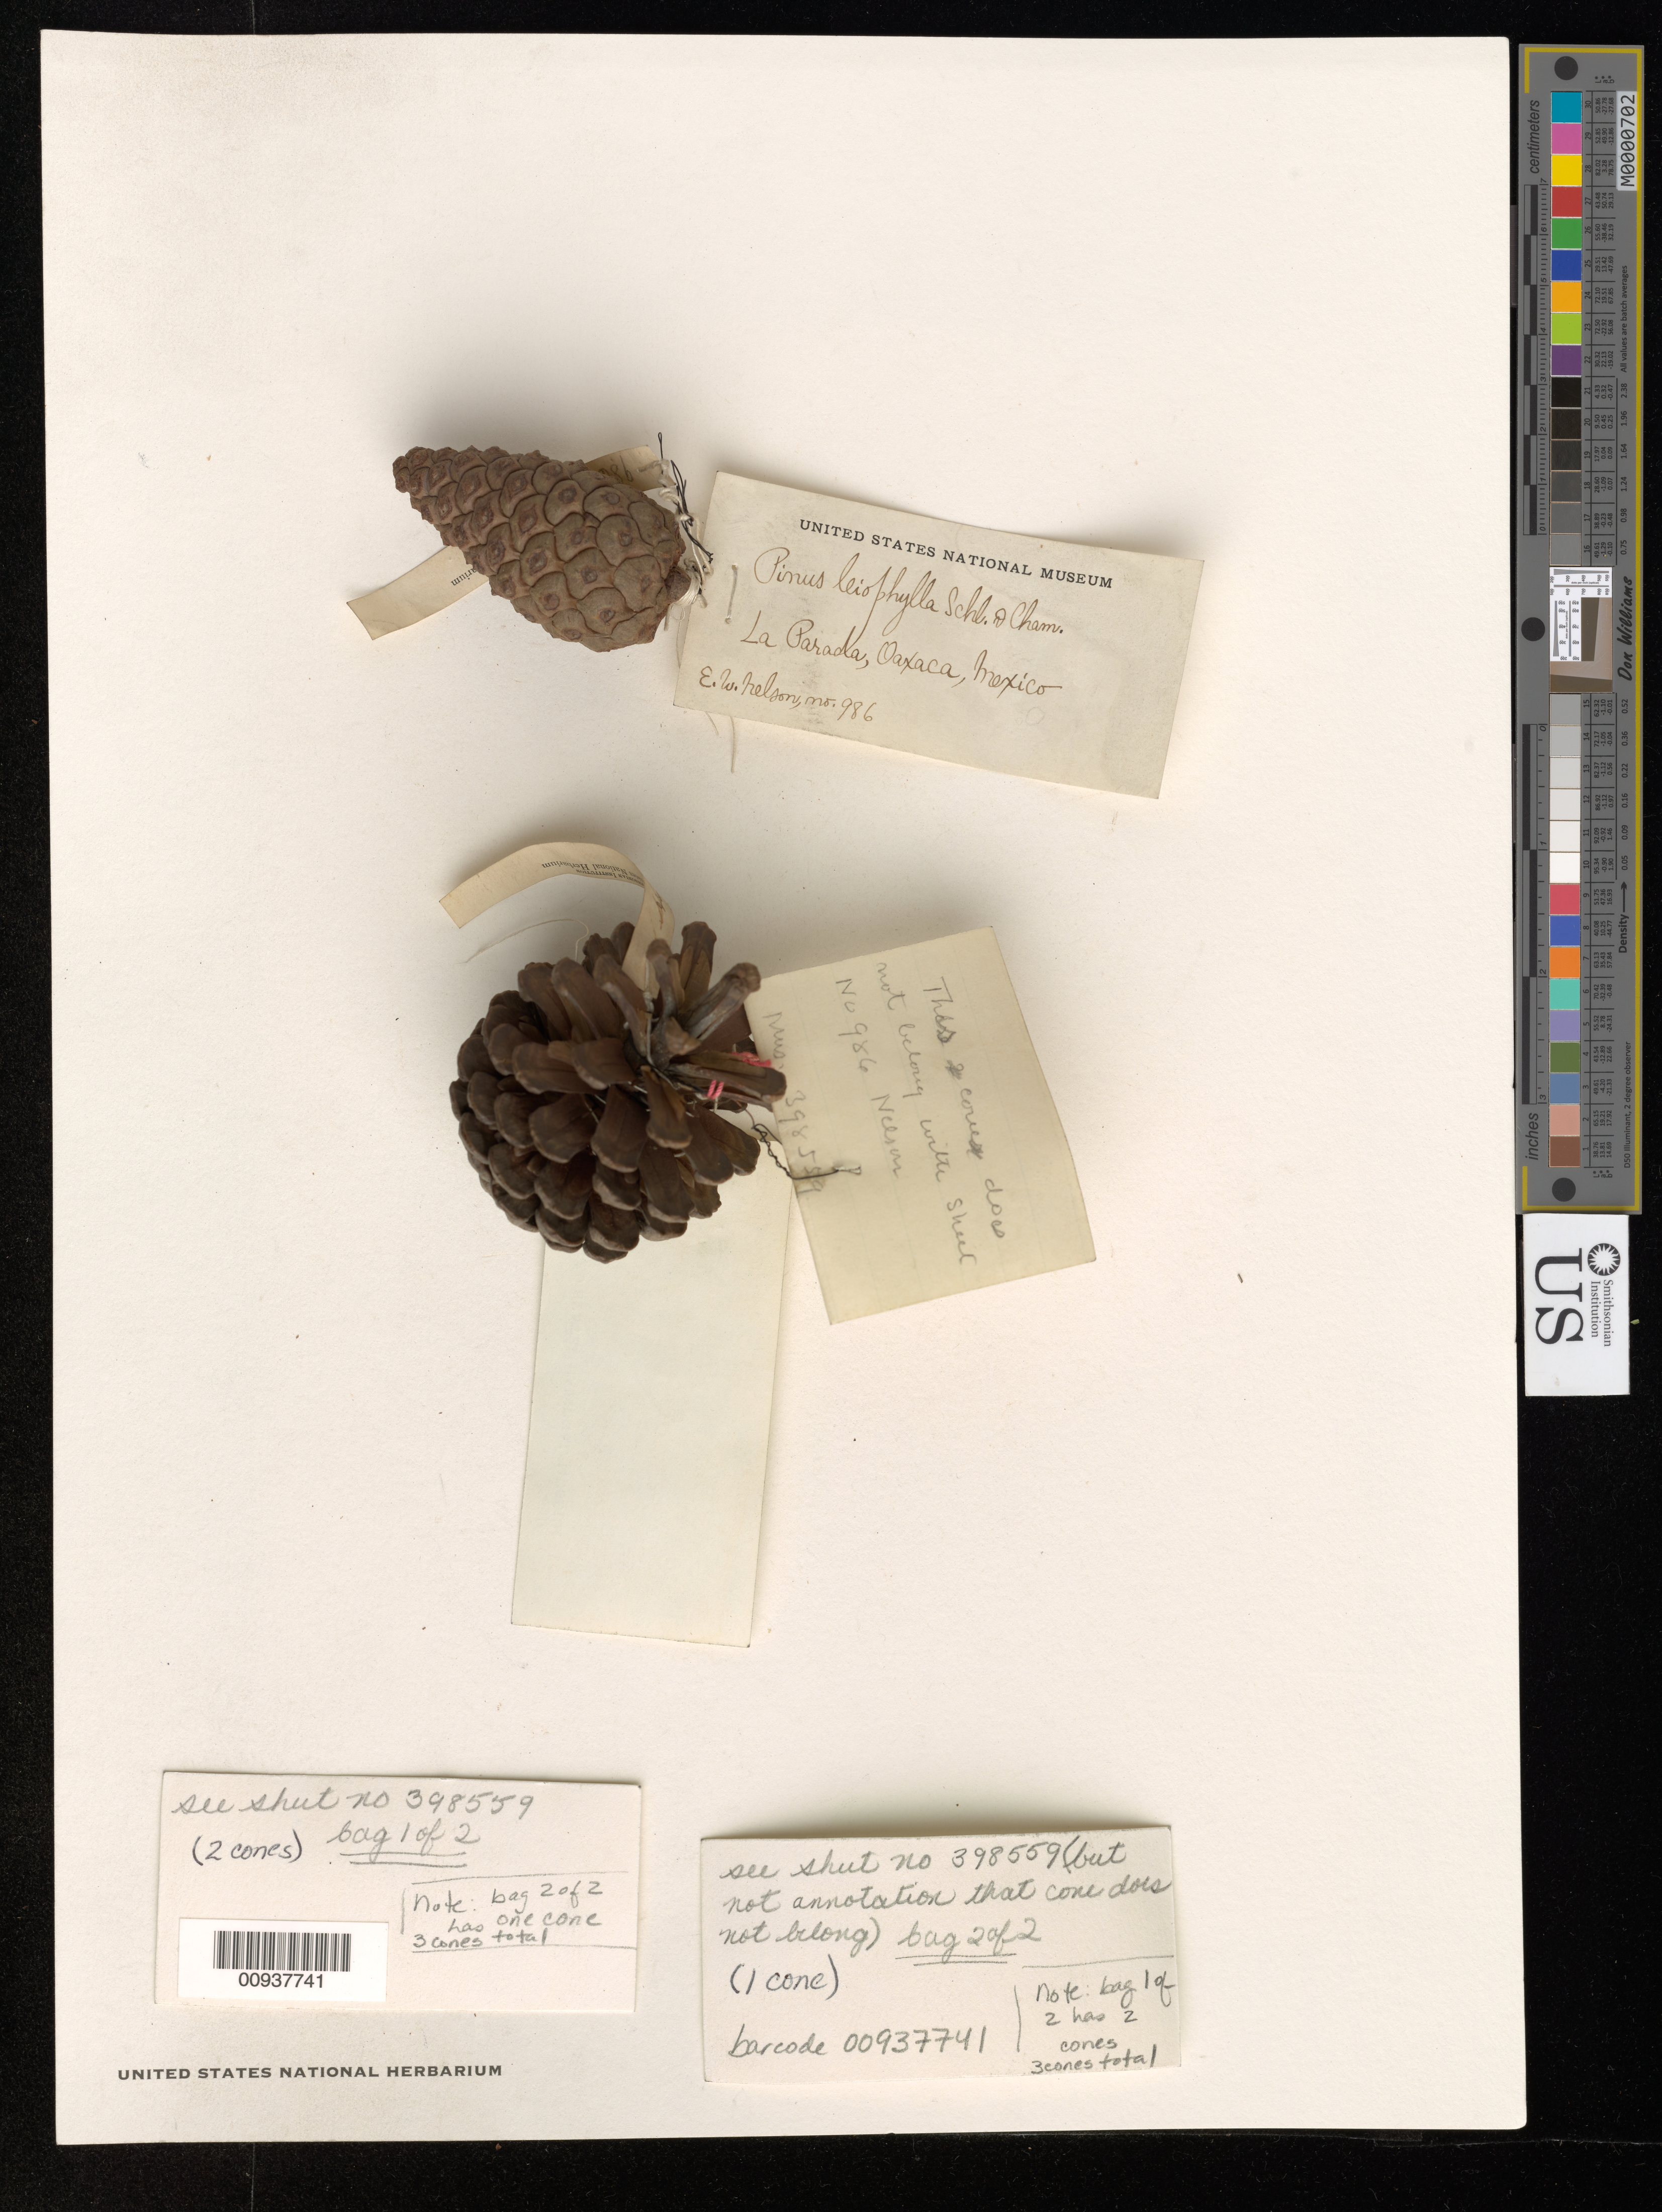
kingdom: Plantae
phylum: Tracheophyta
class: Pinopsida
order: Pinales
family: Pinaceae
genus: Pinus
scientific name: Pinus leiophylla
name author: Schiede ex Schltdl. & Cham.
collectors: E. W. Nelson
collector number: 986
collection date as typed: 20 Aug 1894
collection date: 1894-08-20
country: Mexico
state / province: Oaxaca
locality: Near La Parada.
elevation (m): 2438